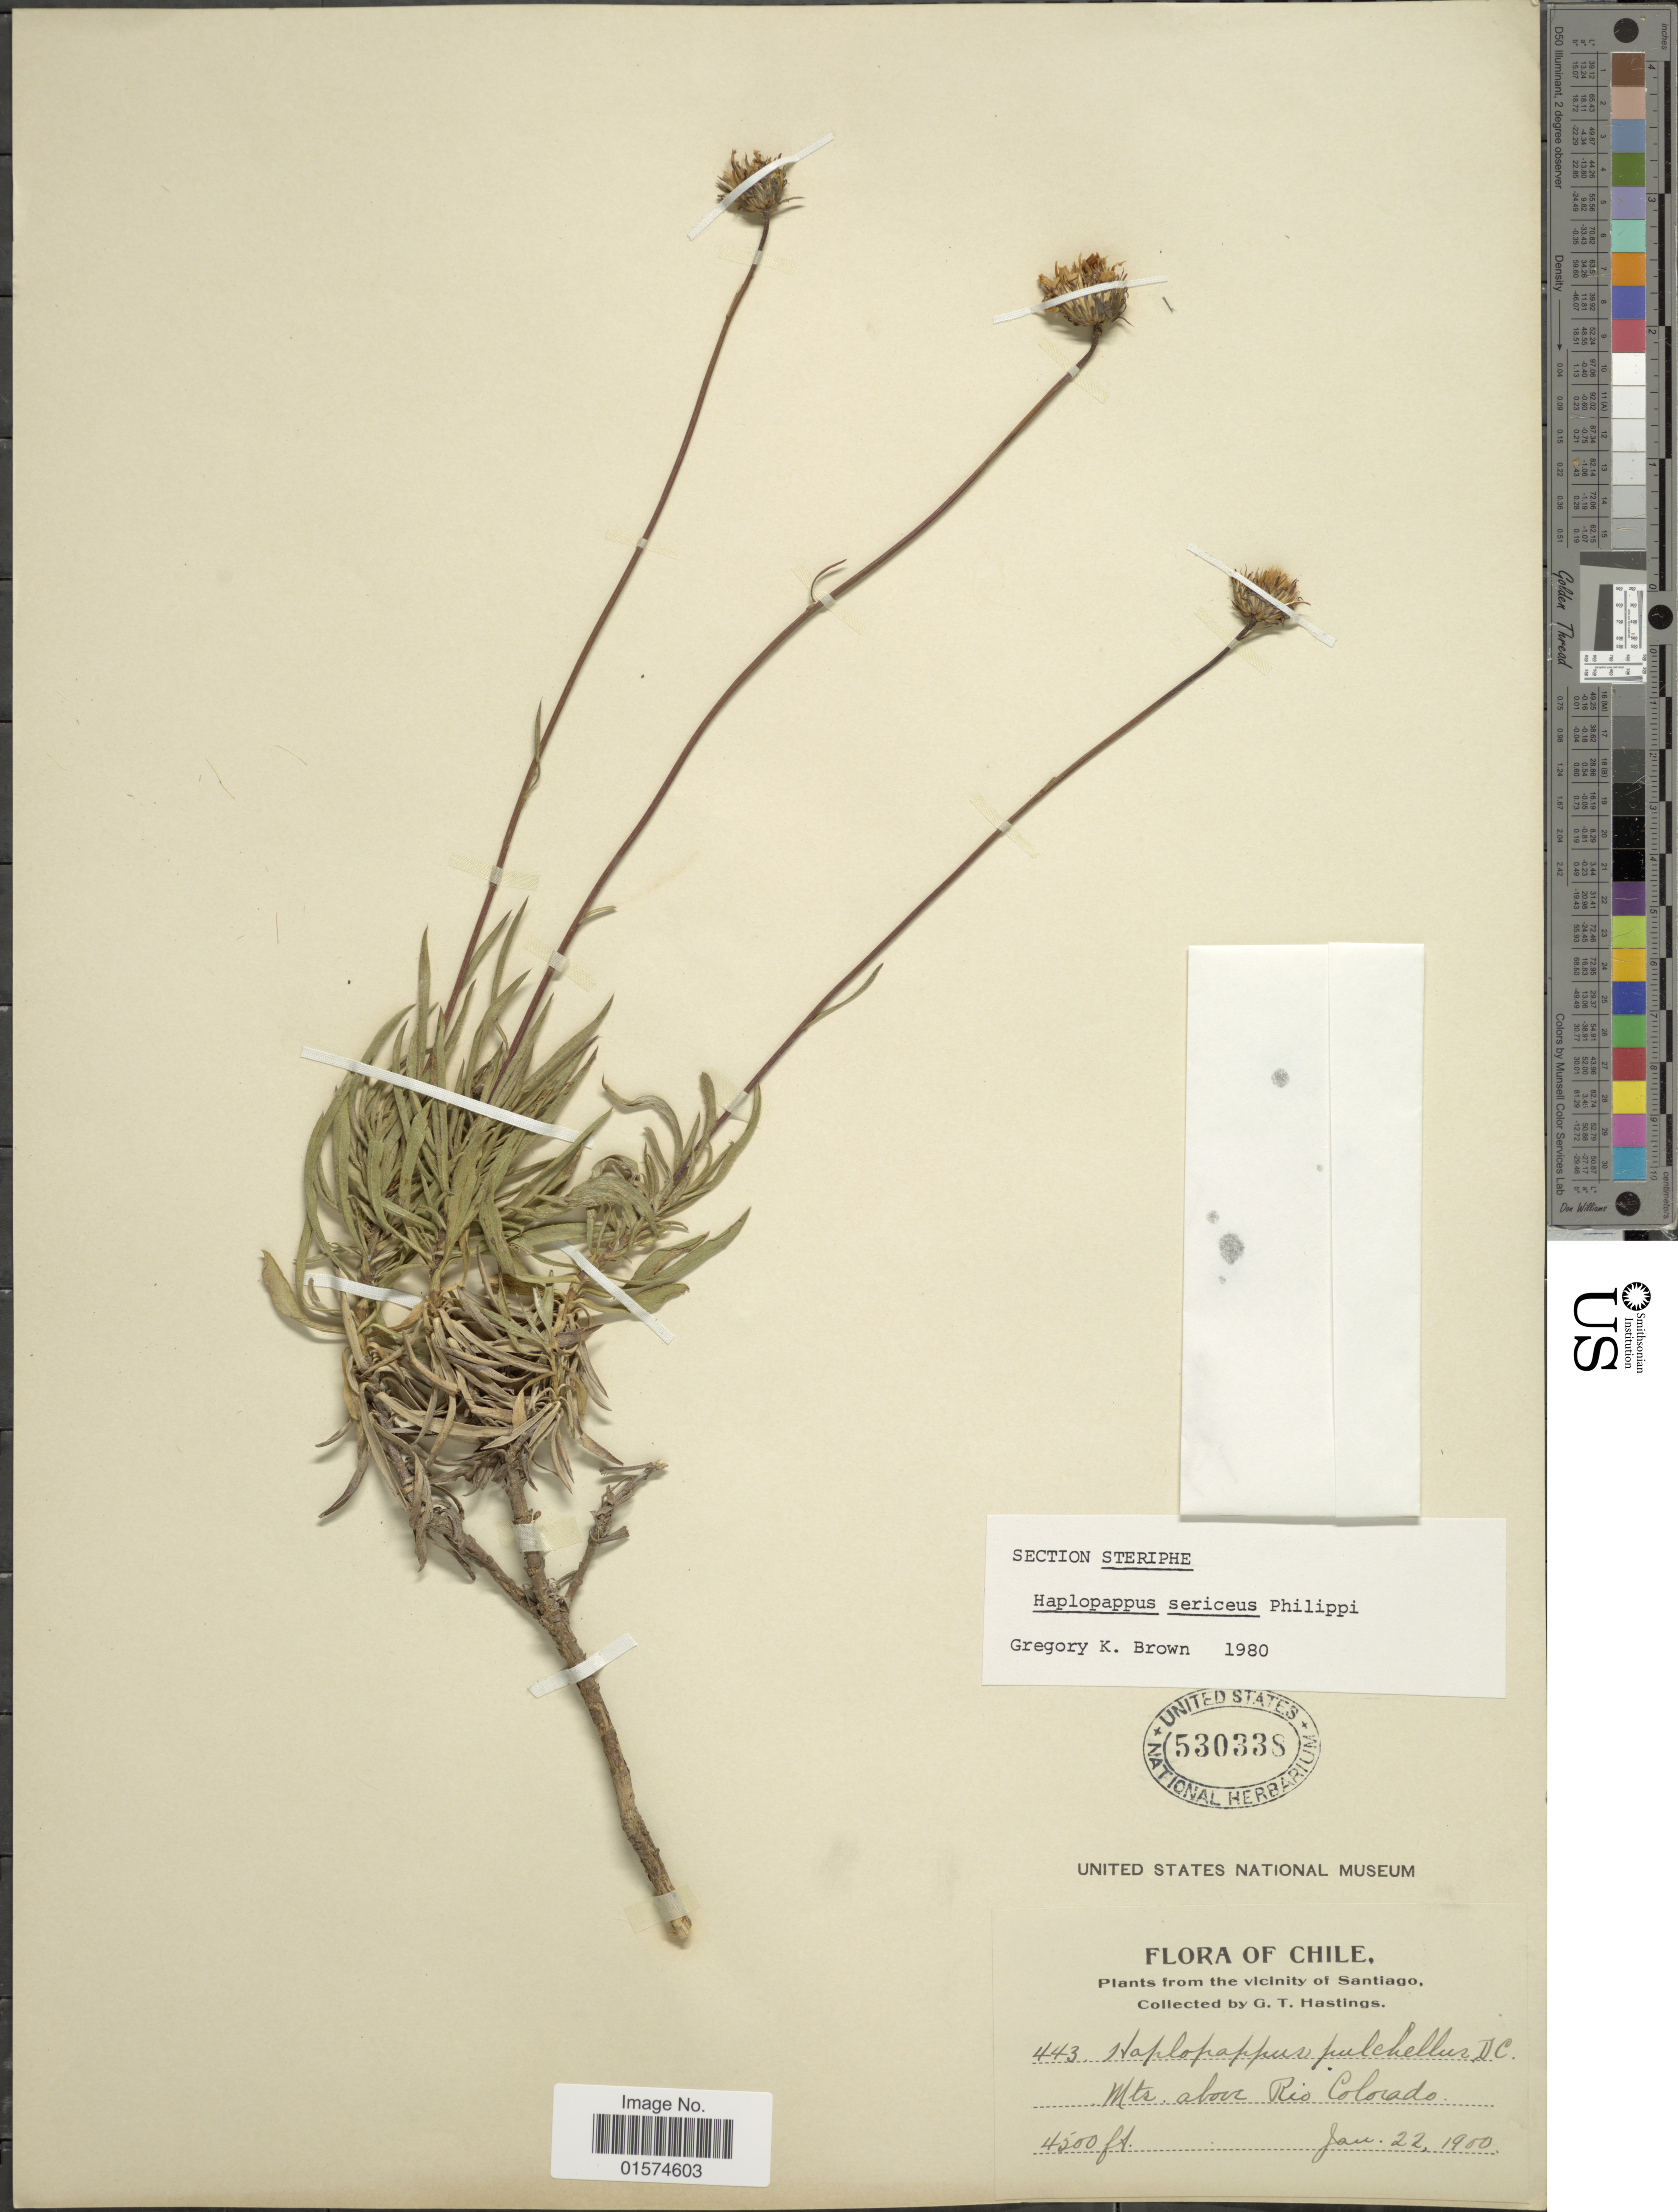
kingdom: Plantae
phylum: Tracheophyta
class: Magnoliopsida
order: Asterales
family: Asteraceae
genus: Haplopappus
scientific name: Haplopappus sericeus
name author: Phil.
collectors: G. Hastings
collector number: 443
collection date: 1900-01-22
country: Chile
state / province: Región Metropolitana (RM)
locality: The vicinity of Santiago, Mts. above Rio Colorado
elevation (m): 1372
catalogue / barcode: US 530338